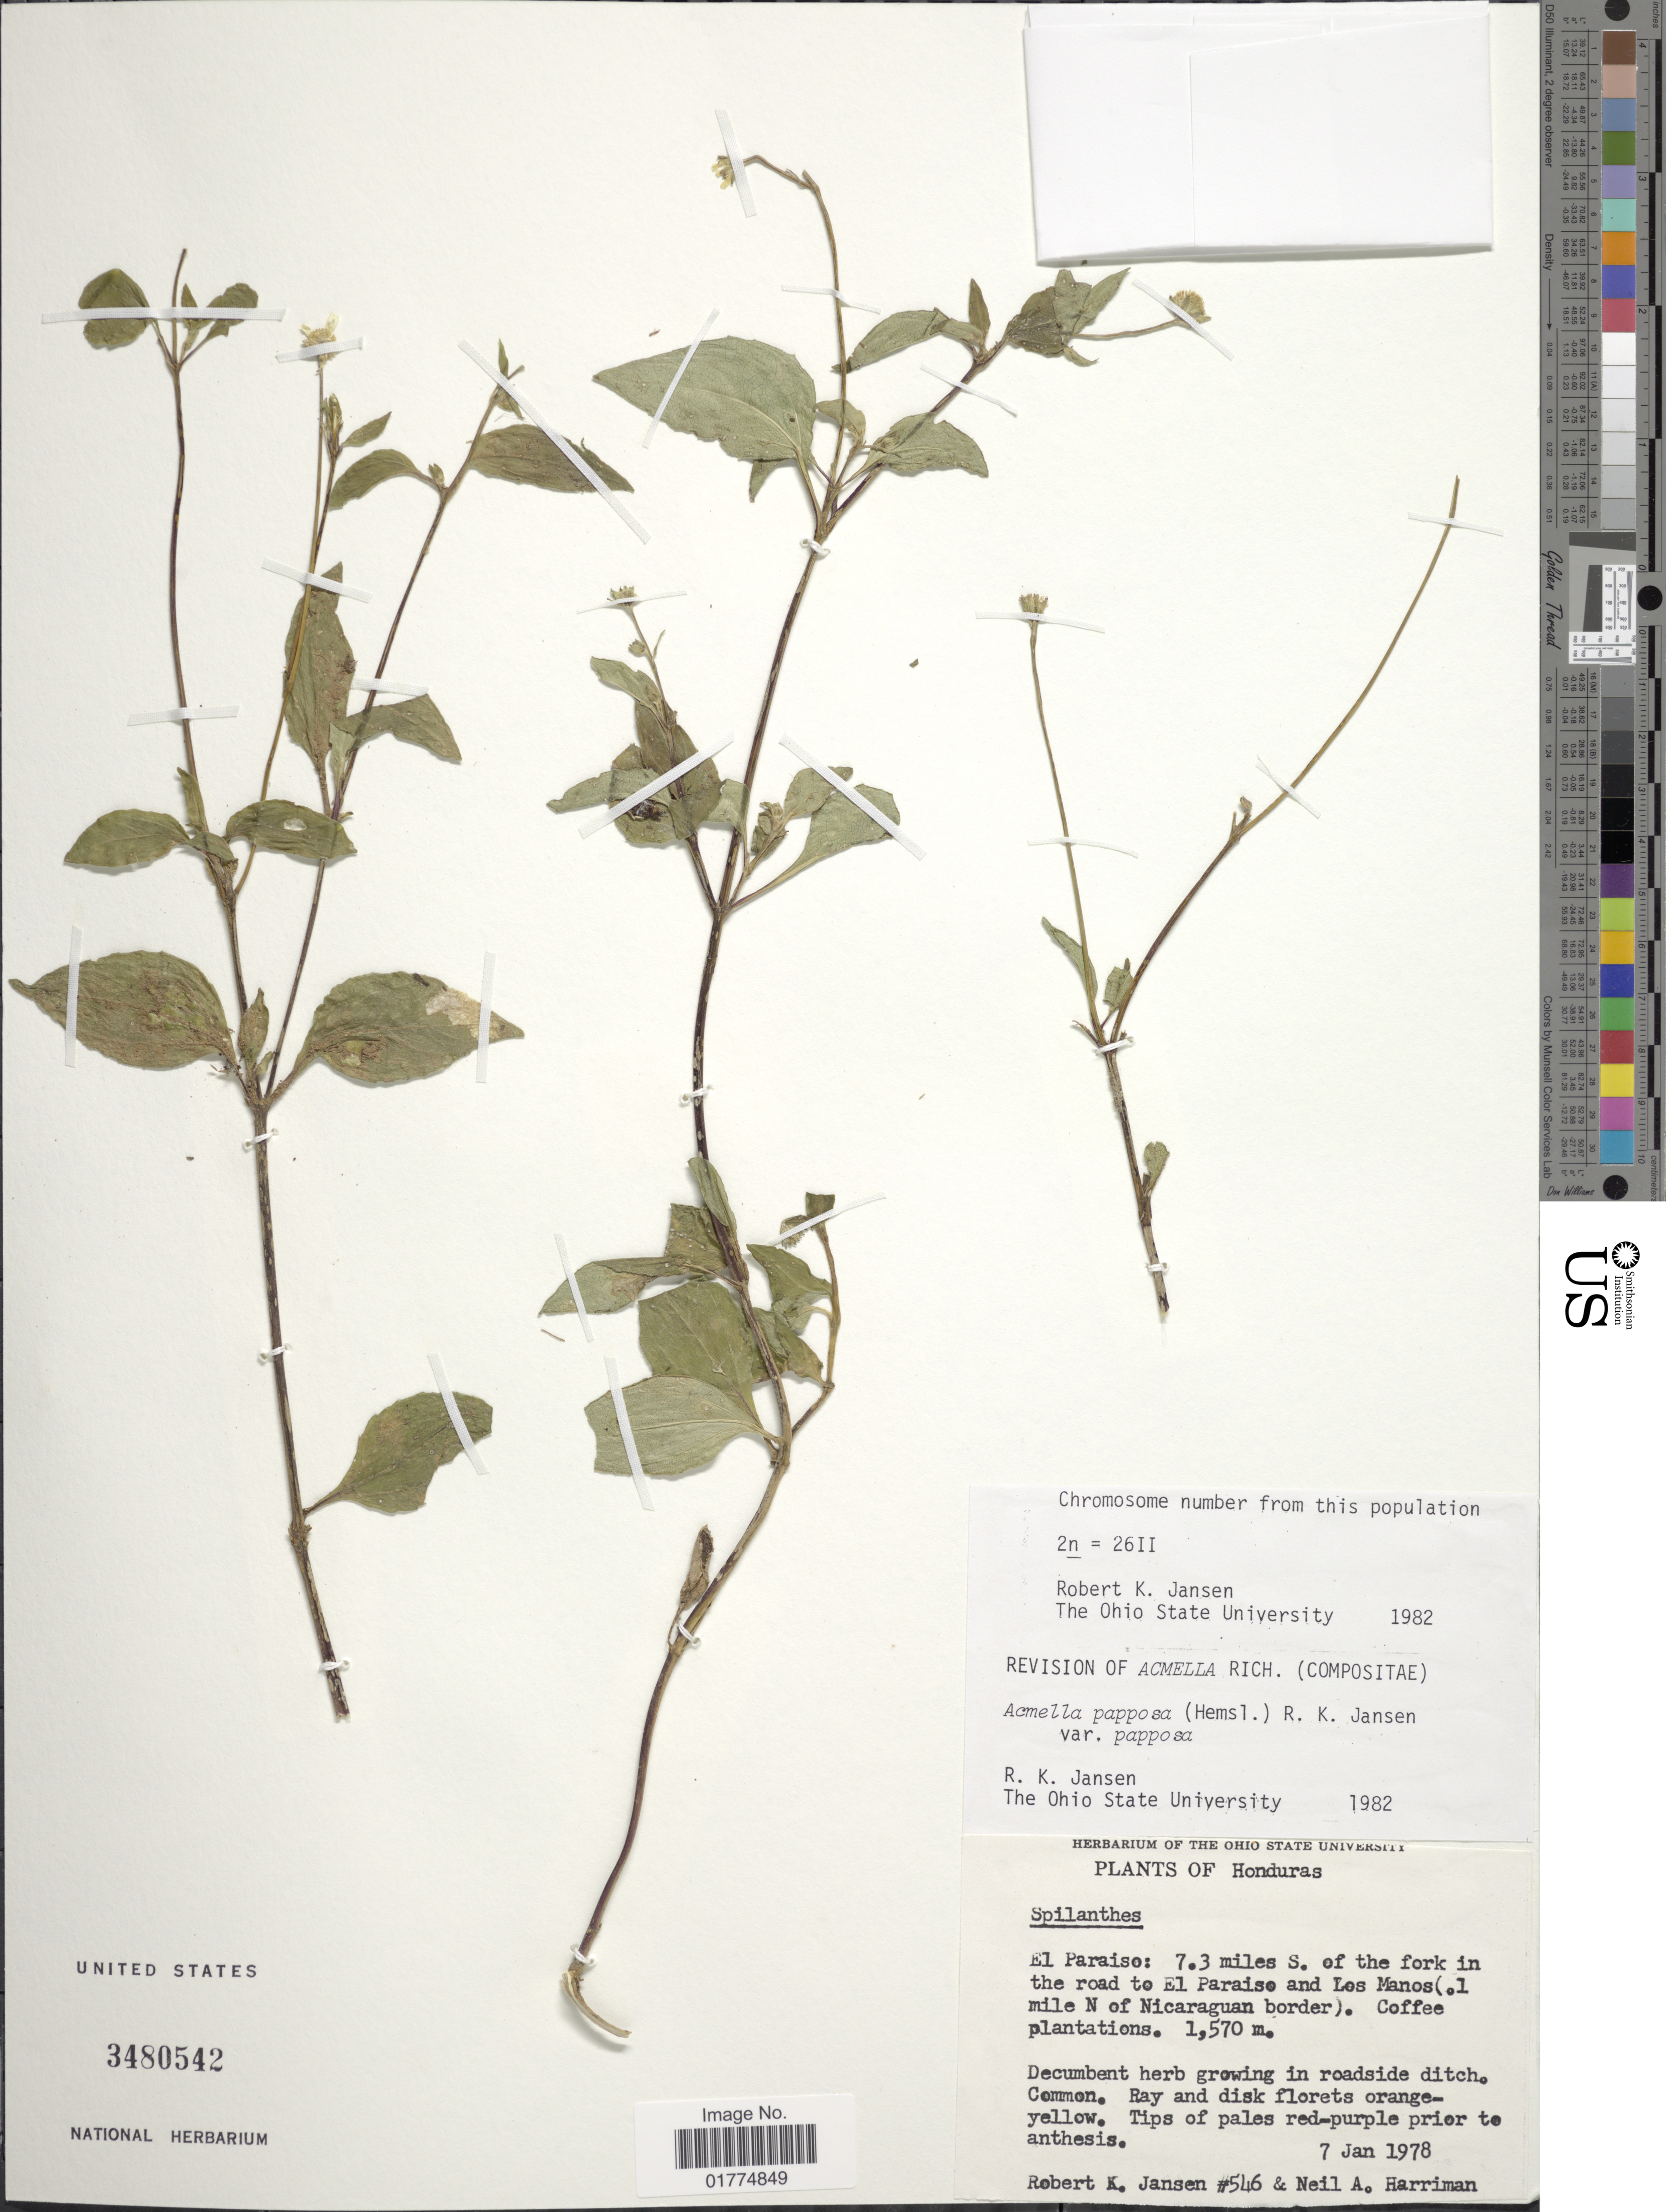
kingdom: Plantae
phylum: Tracheophyta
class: Magnoliopsida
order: Asterales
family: Asteraceae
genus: Acmella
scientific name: Acmella papposa var. papposa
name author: (Hemsl.) R.K. Jansen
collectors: R. K. Jansen & N. A. Harriman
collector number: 546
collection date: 1978-01-07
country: Honduras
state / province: El Paraíso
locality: El Paraiso: 7.3 miles S. of the fork in the road to El Paraiso and Los Manos (1 mile N of Nicaraguan border)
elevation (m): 1570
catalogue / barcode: US 3480542